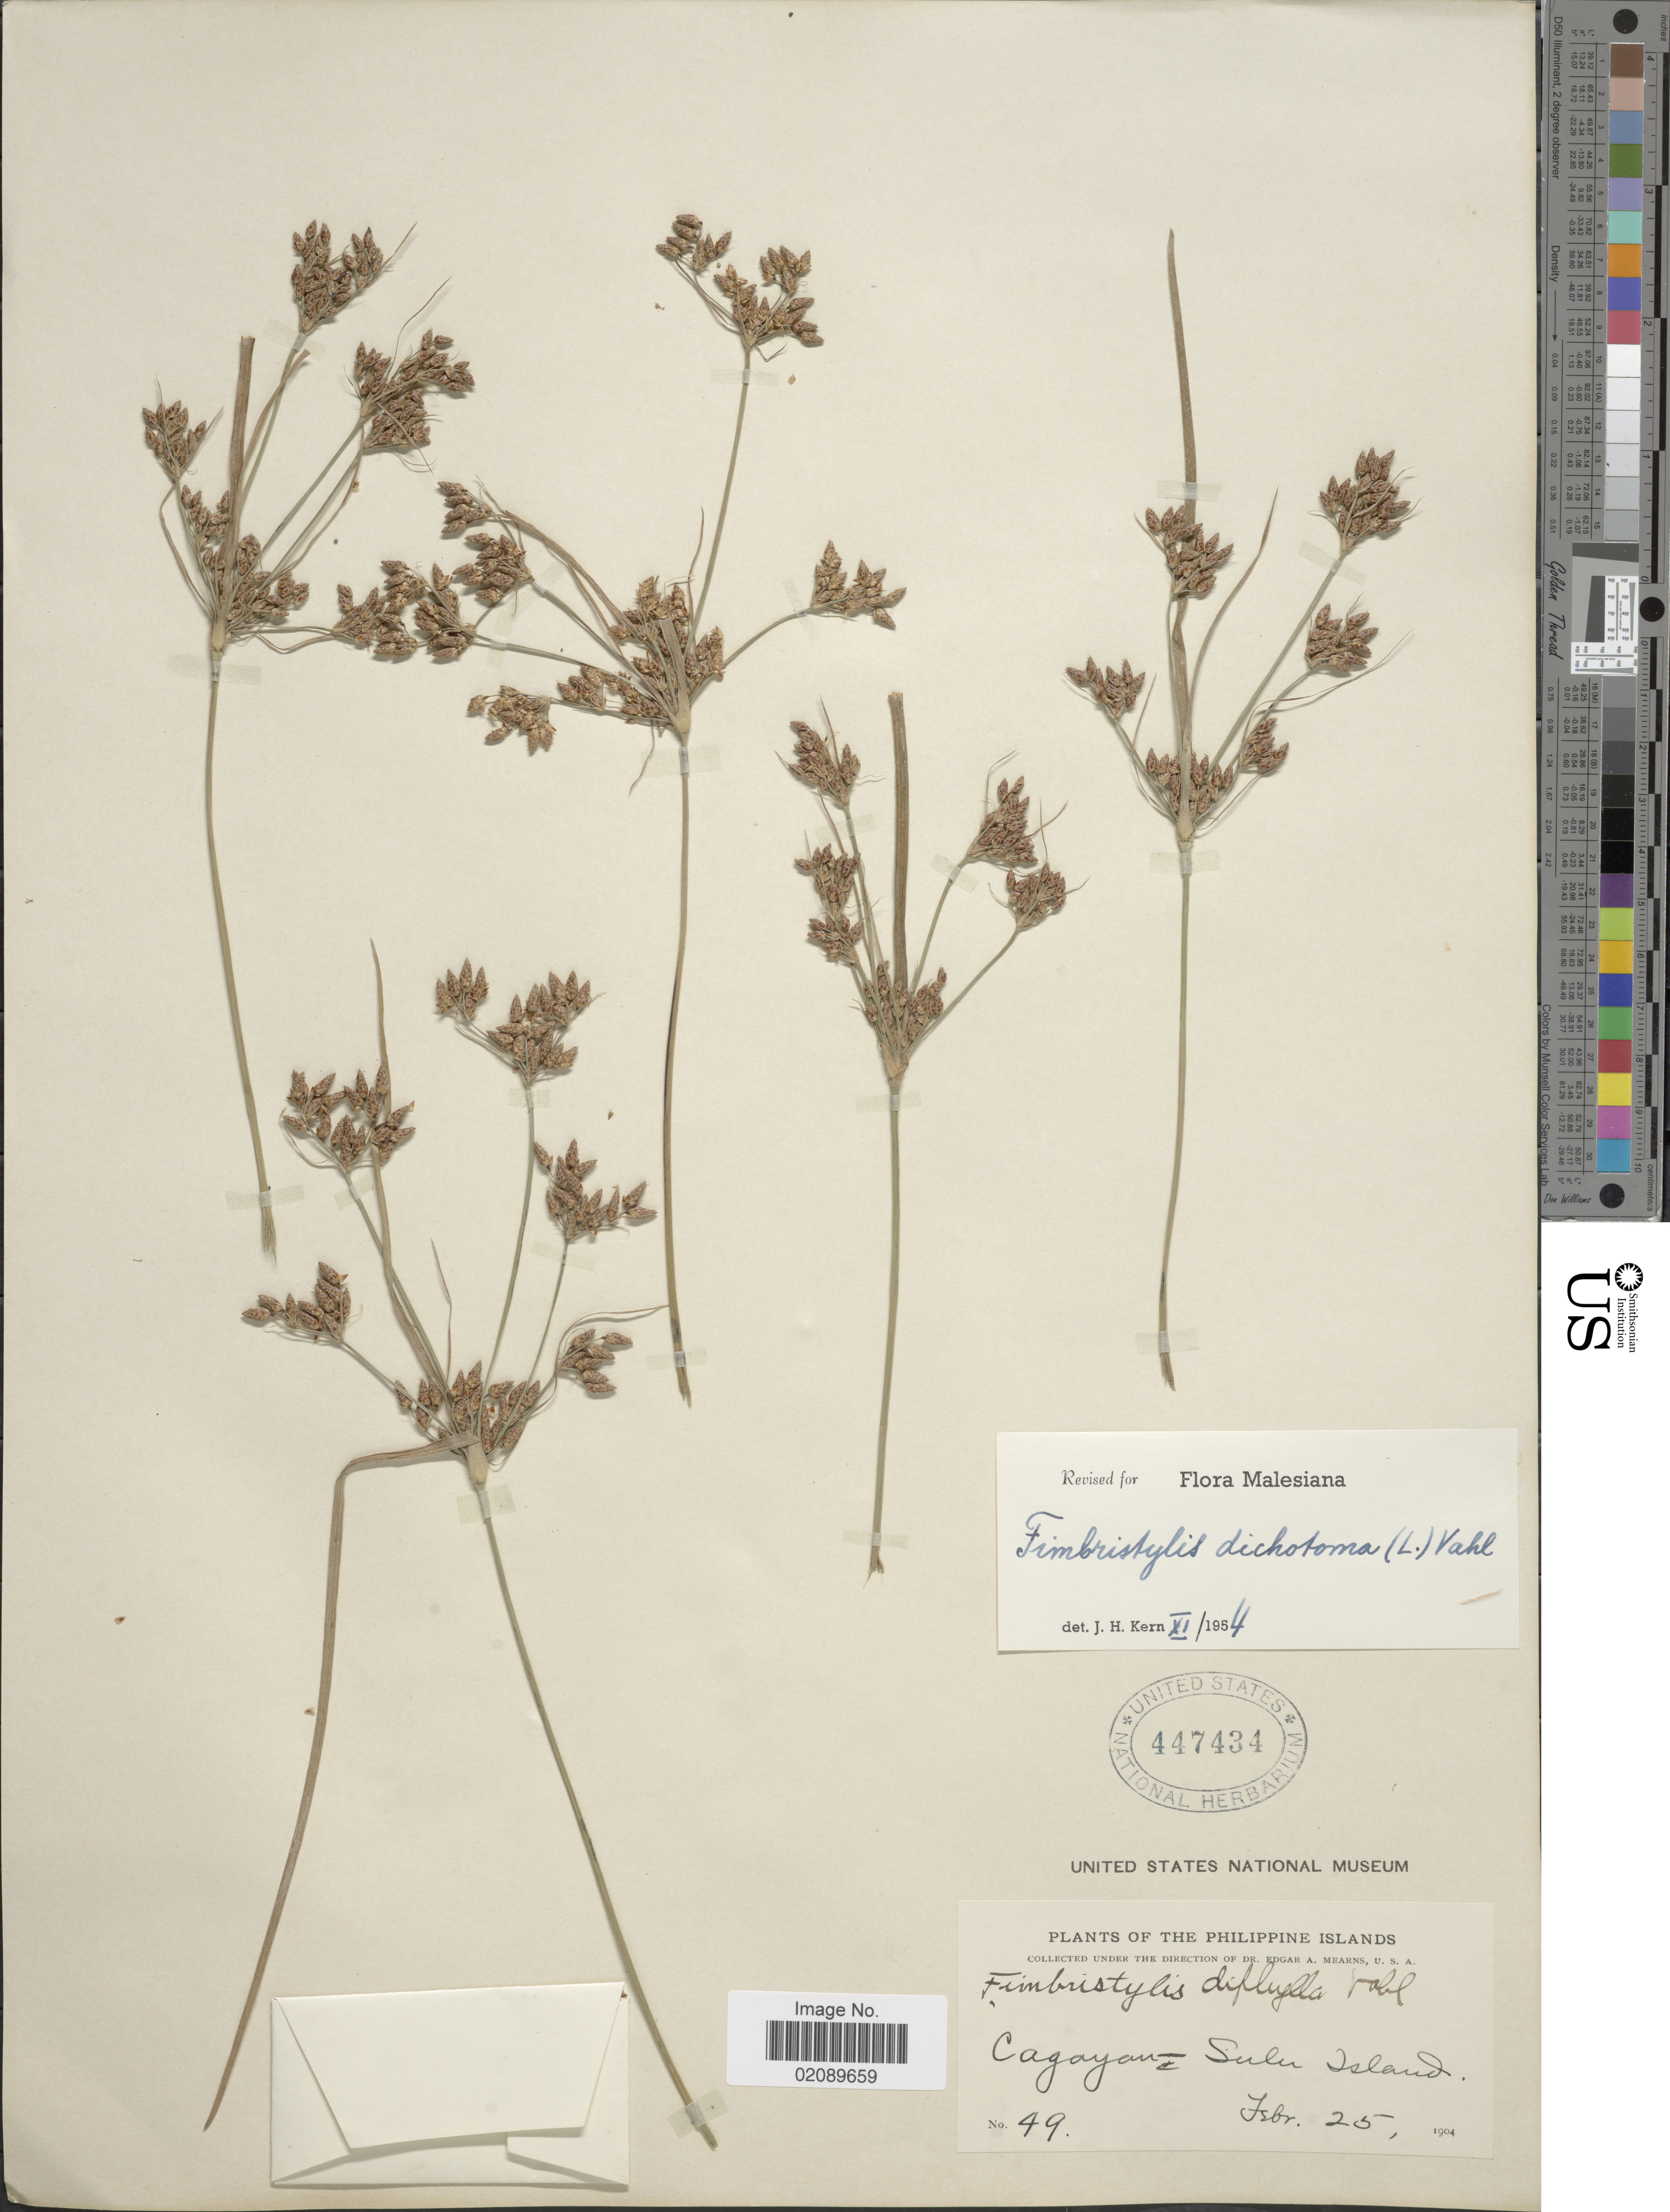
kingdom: Plantae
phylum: Tracheophyta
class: Liliopsida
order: Poales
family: Cyperaceae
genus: Fimbristylis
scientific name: Fimbristylis dichotoma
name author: (L.) Vahl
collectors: E. A. Mearns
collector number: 49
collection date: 1904-02-25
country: Philippines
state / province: Muslim Mindanao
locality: Philippine Islands, Cagayan-Sulu Island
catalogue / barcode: US 447434